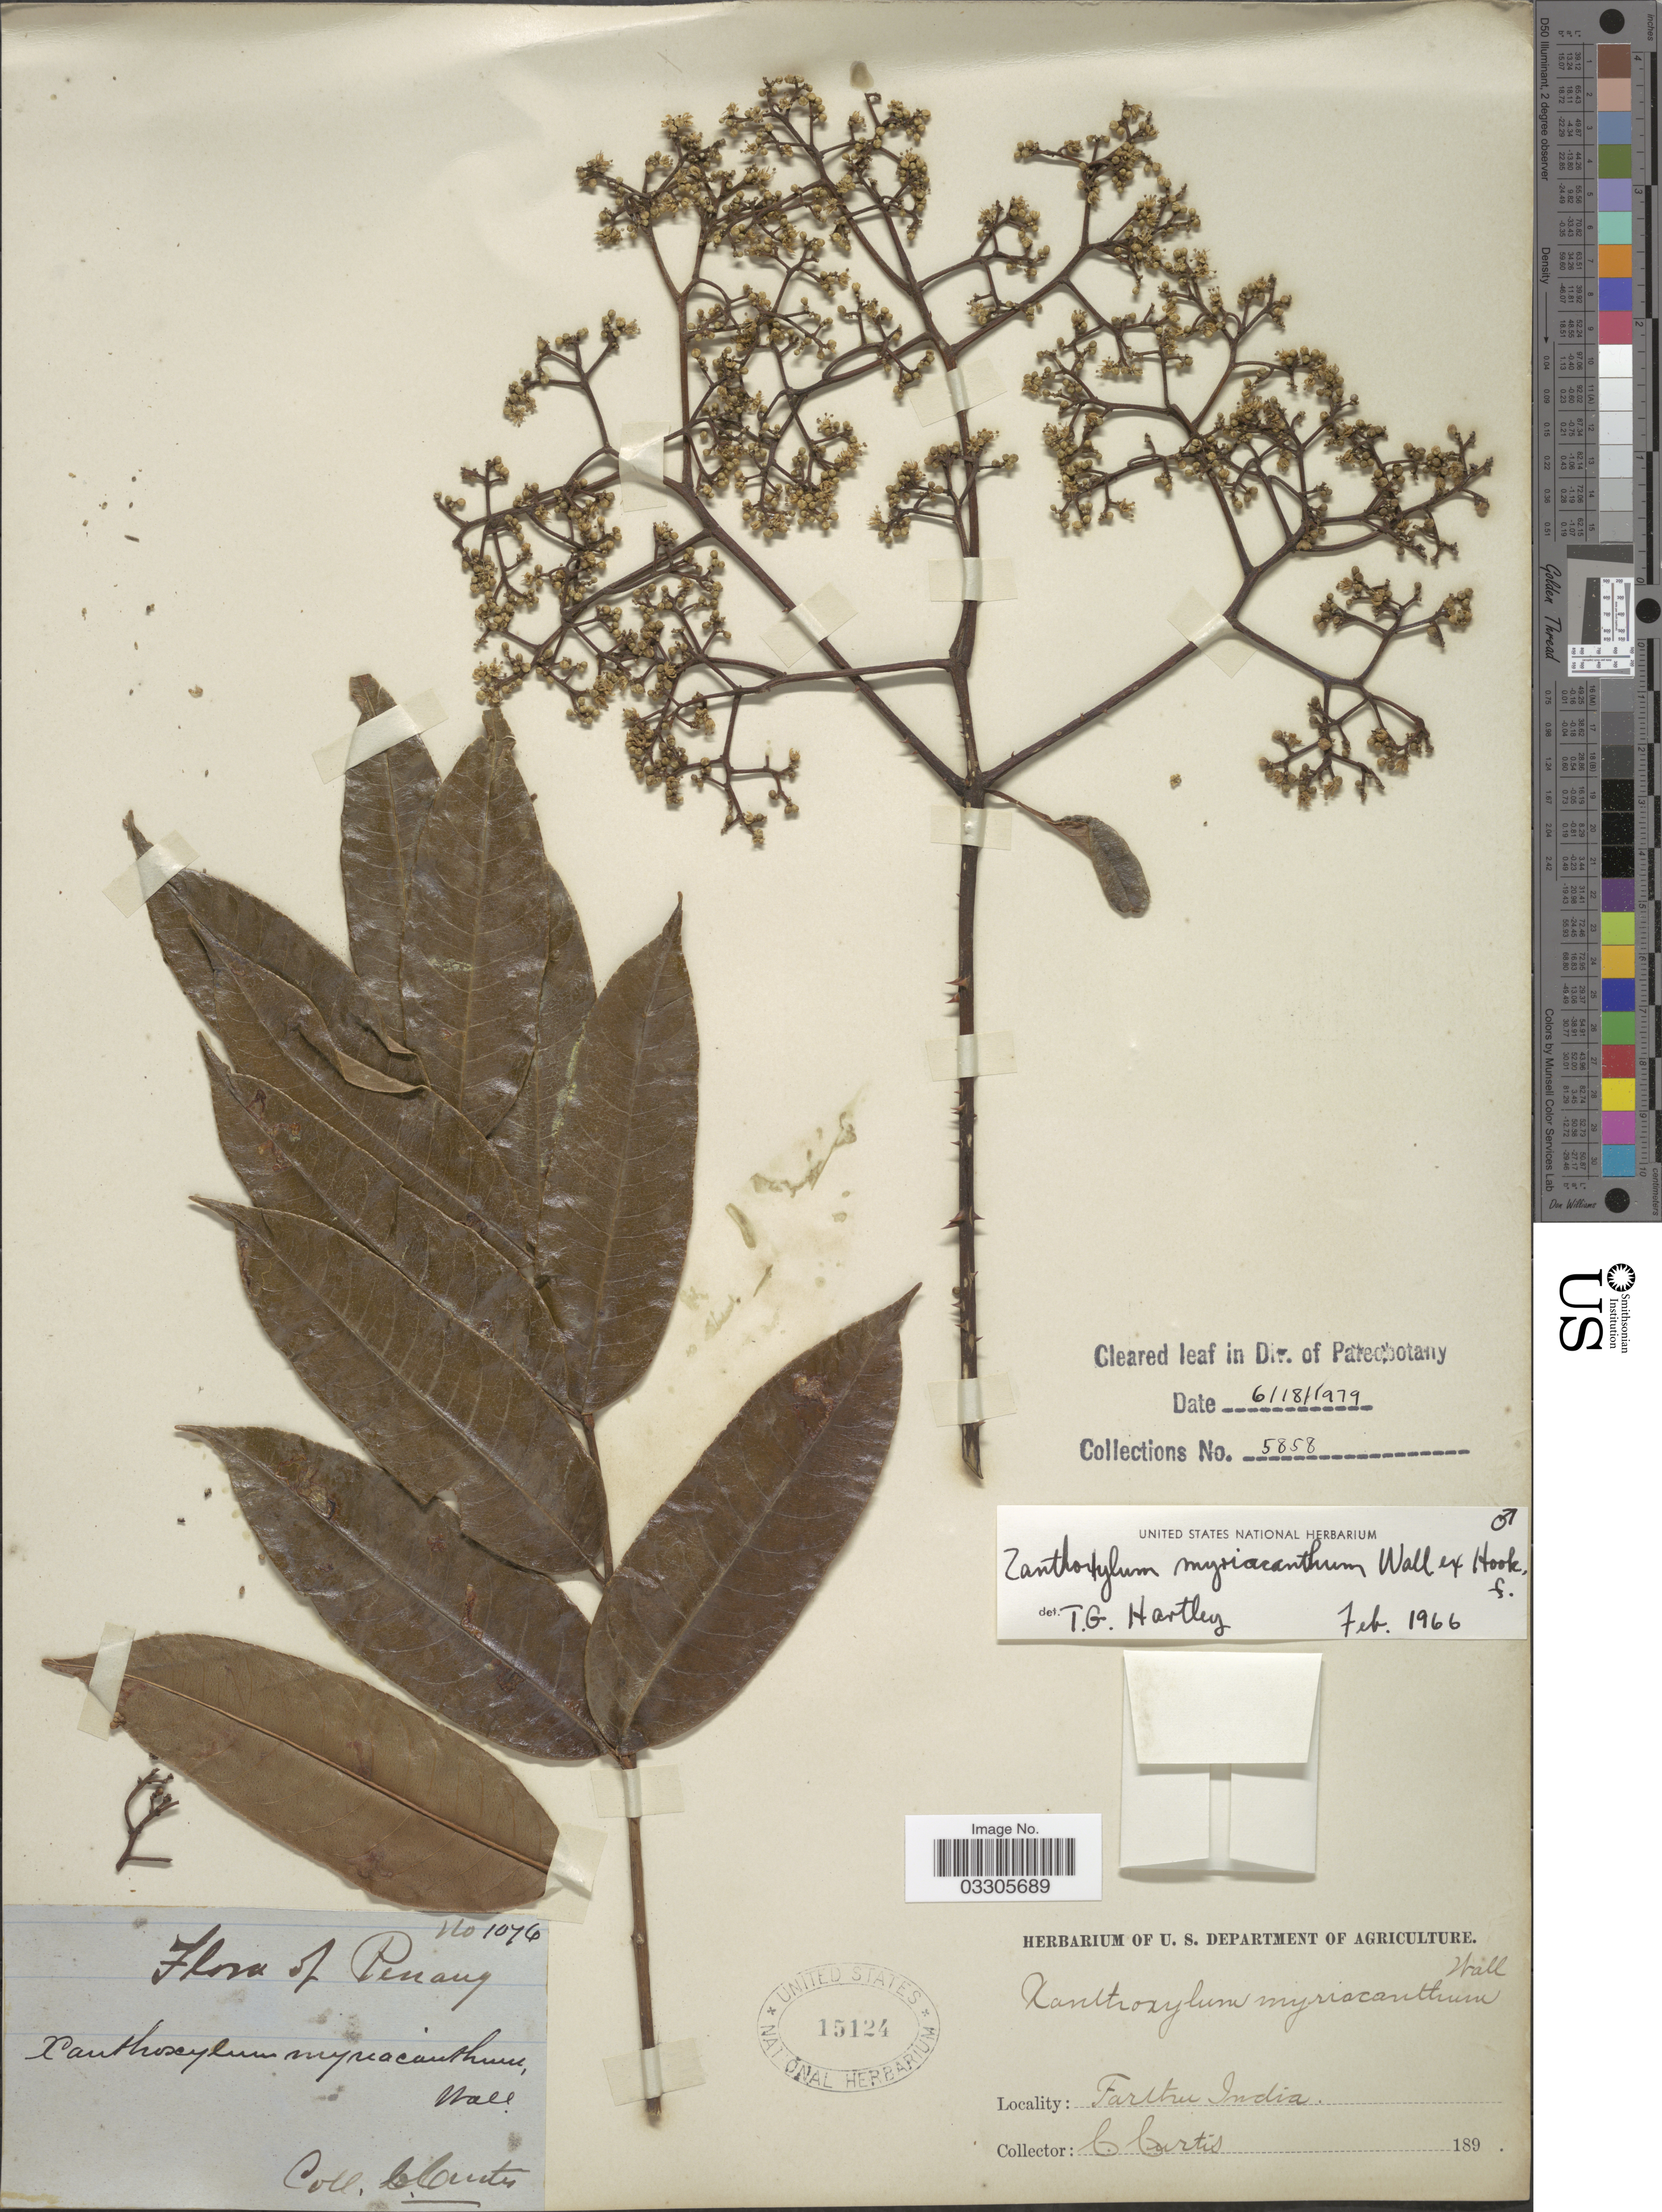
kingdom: Plantae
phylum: Tracheophyta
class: Magnoliopsida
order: Sapindales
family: Rutaceae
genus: Zanthoxylum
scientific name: Zanthoxylum myriacanthum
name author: Wall.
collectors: C. Curtis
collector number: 1076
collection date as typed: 189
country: Malaysia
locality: Penang, Farther India.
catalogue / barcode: US 15124